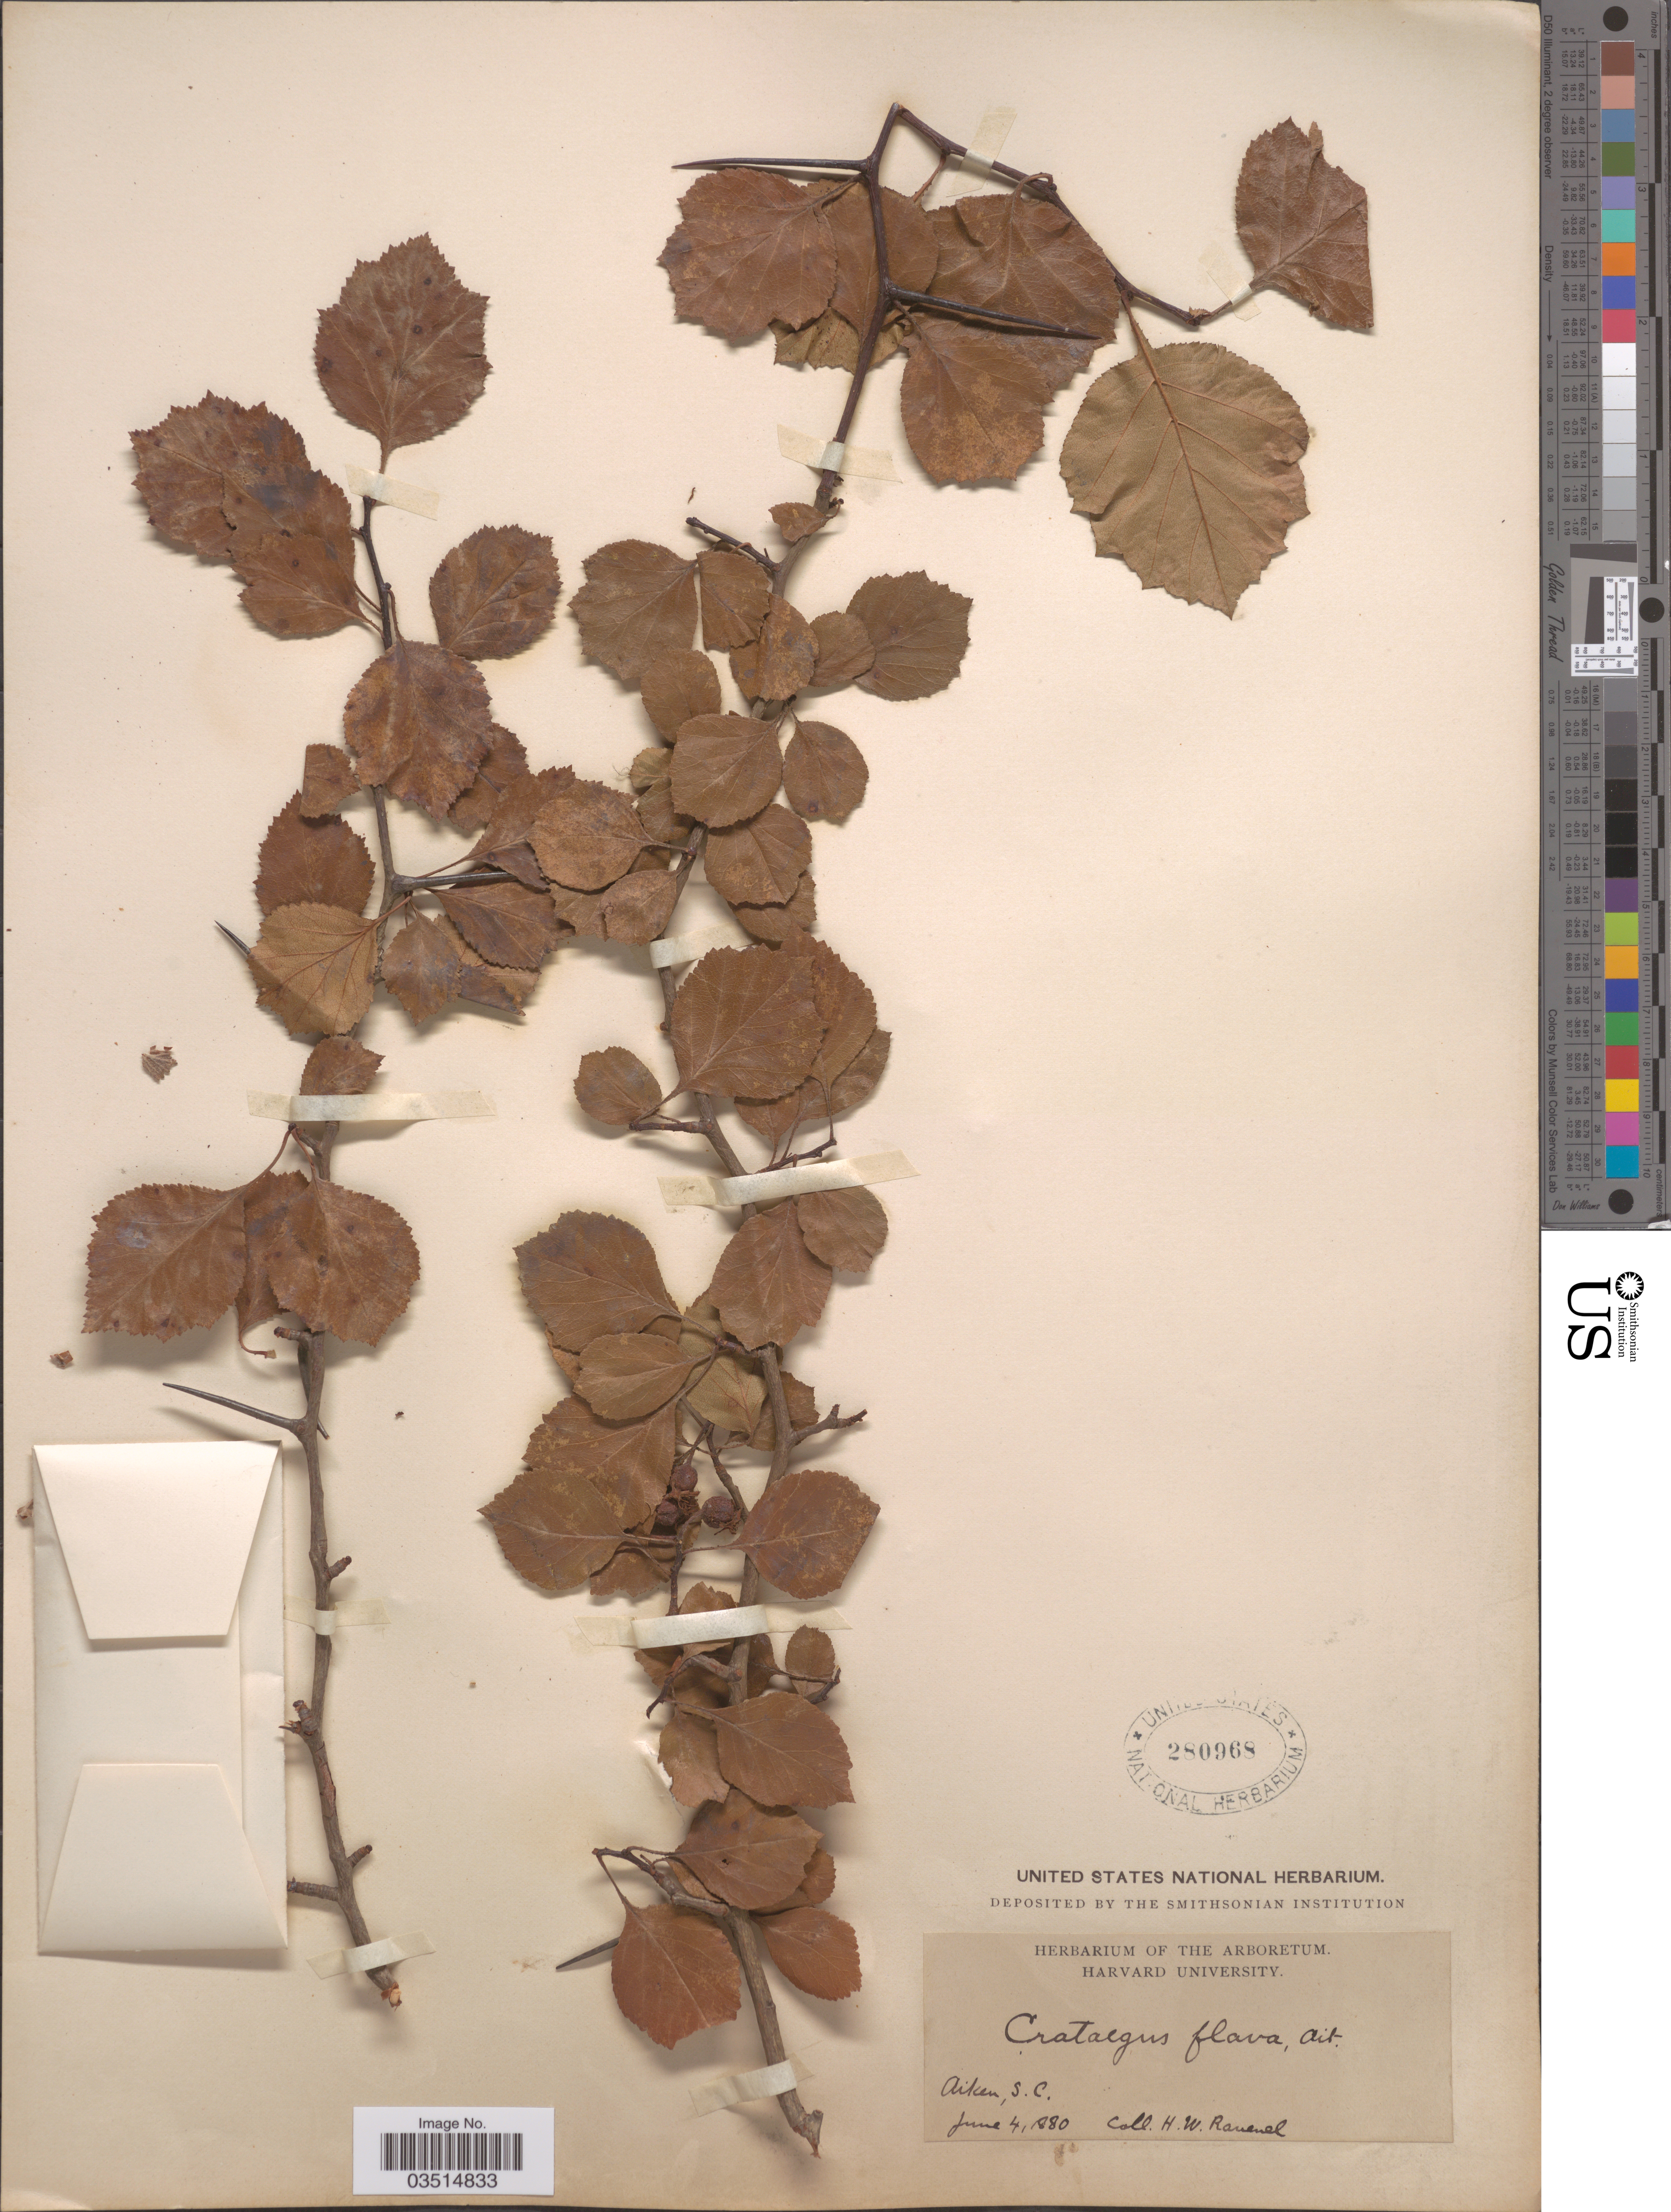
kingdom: Plantae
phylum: Tracheophyta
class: Magnoliopsida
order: Rosales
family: Rosaceae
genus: Crataegus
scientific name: Crataegus flava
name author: Aiton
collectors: H. Ranenel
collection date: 1880-06-04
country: United States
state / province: South Carolina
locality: Aiken.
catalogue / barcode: US 280968